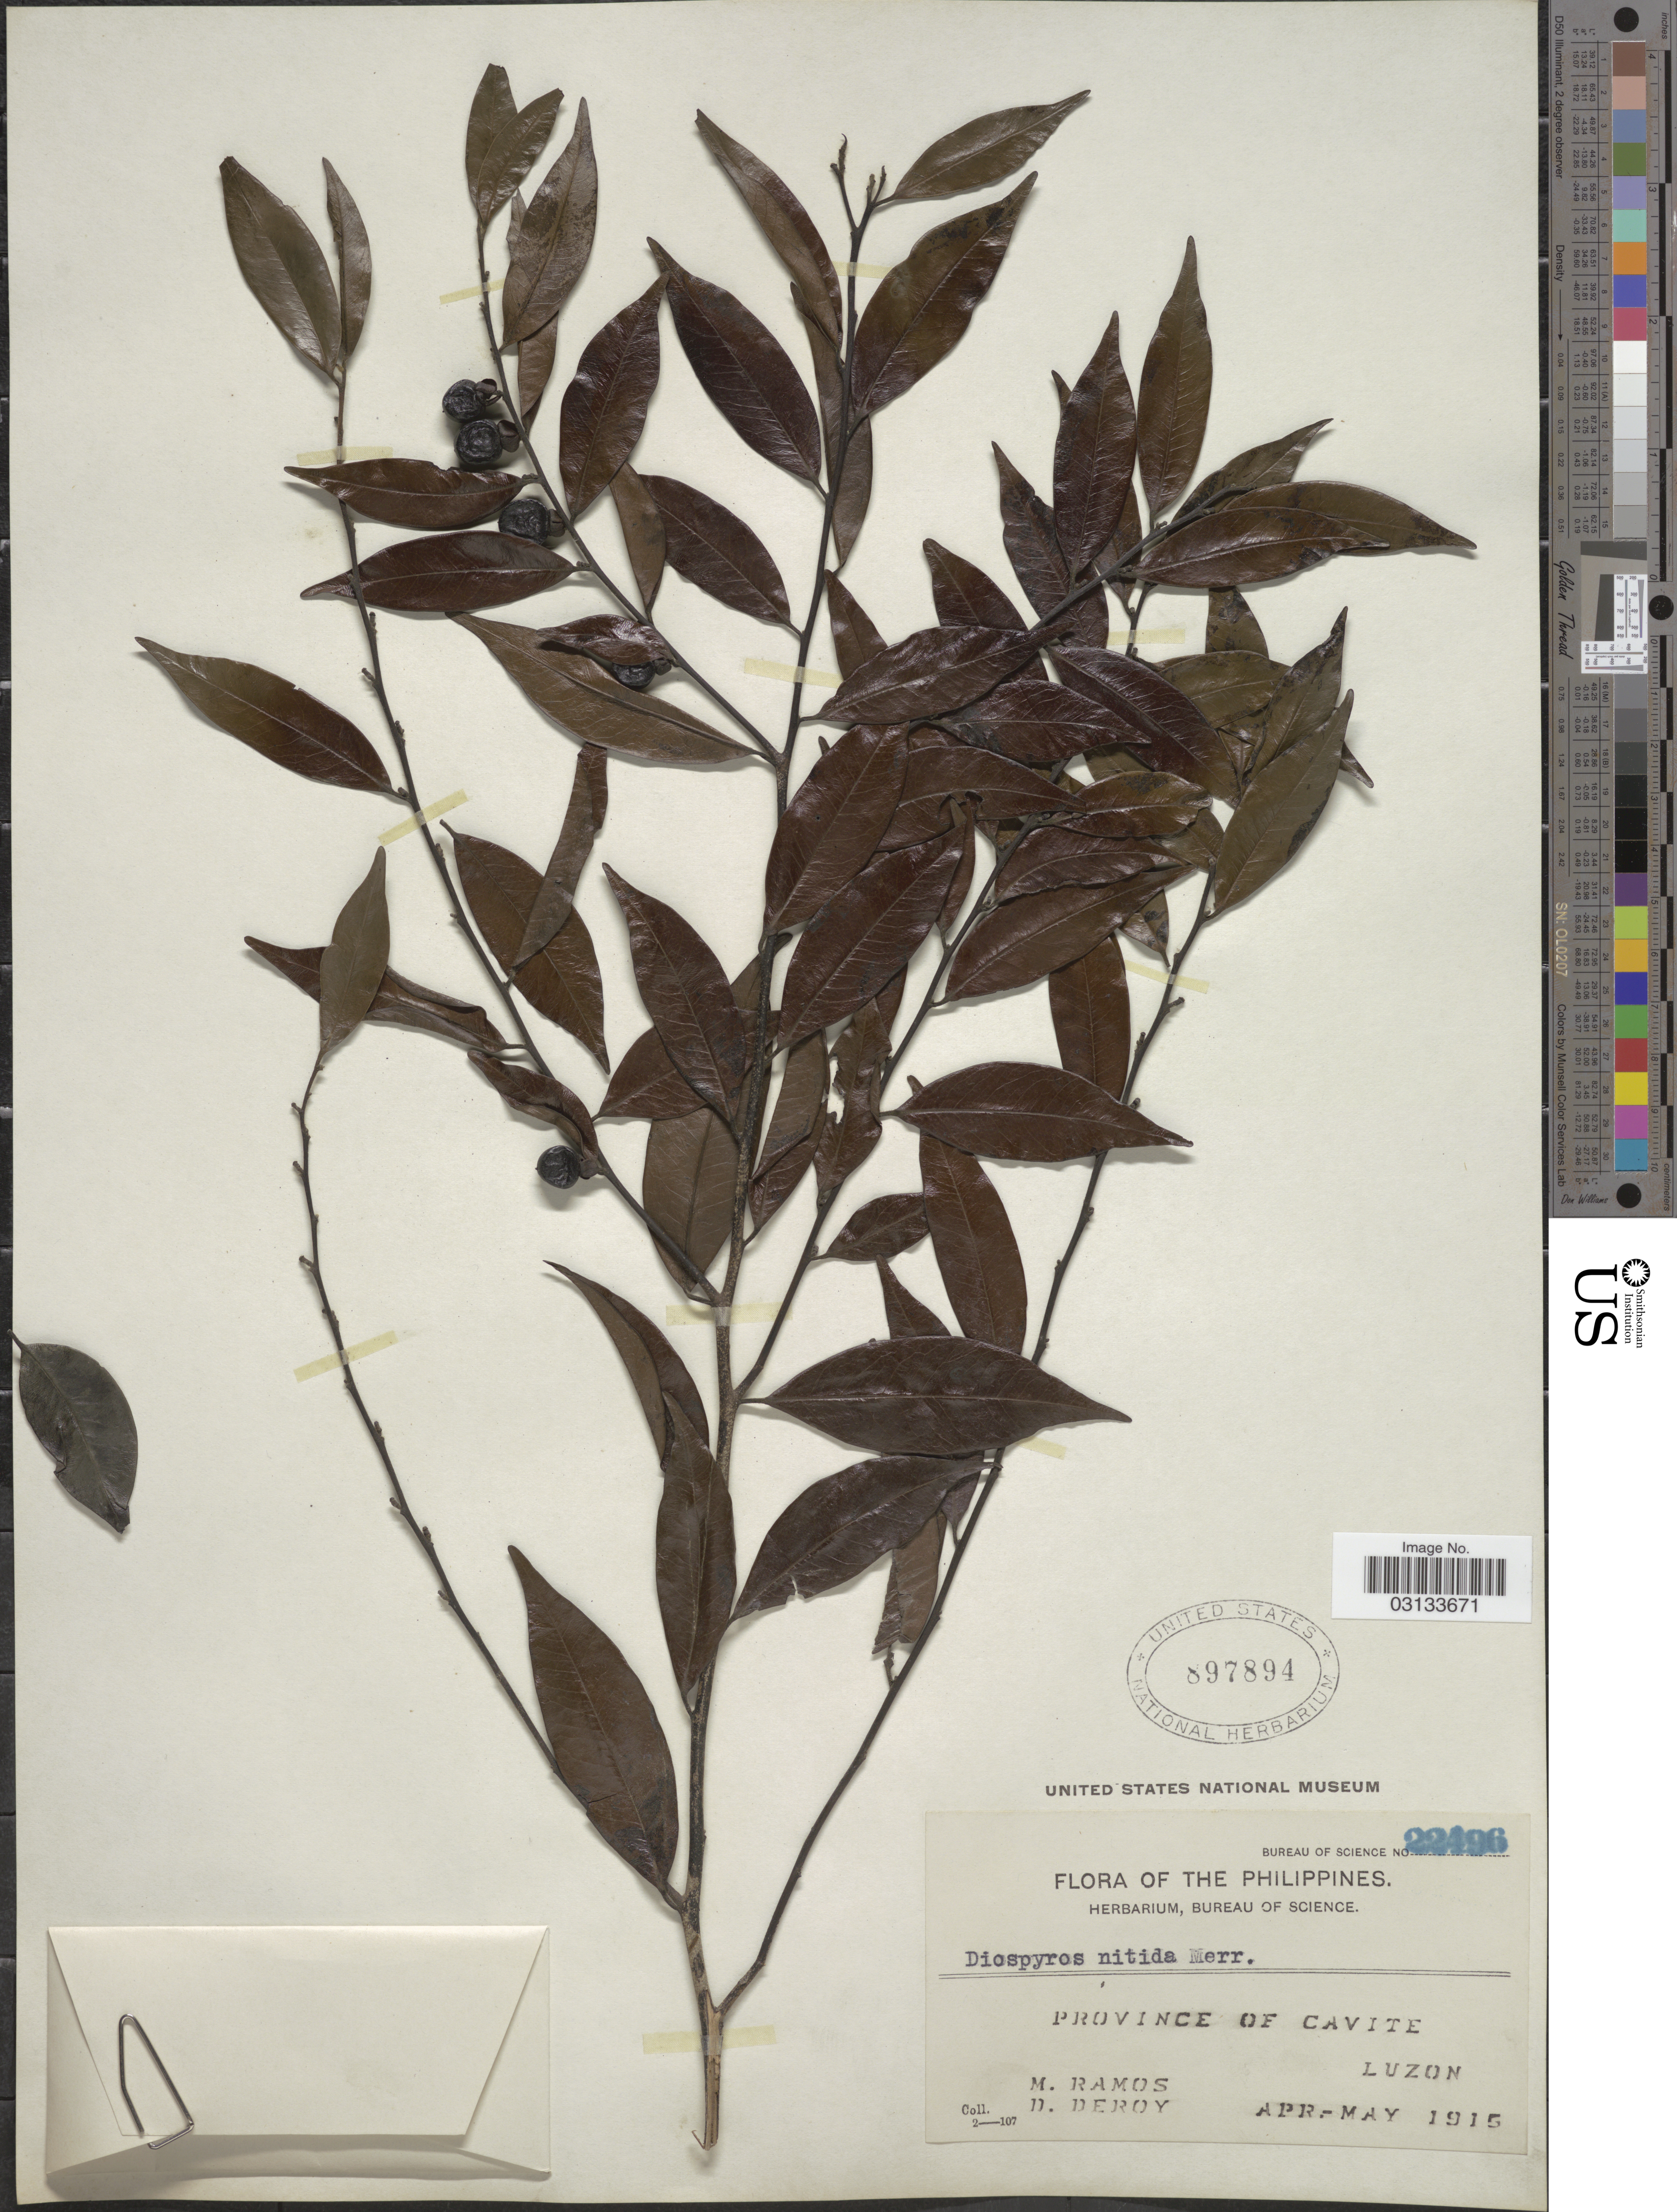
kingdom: Plantae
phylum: Tracheophyta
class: Magnoliopsida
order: Ericales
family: Ebenaceae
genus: Diospyros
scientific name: Diospyros nitida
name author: Merr.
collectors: M. Ramos & D. Deroy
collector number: Bureau of Science 22496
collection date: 1915-04/1915-05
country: Philippines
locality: Province of Cavite, Luzon.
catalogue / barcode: US 897894